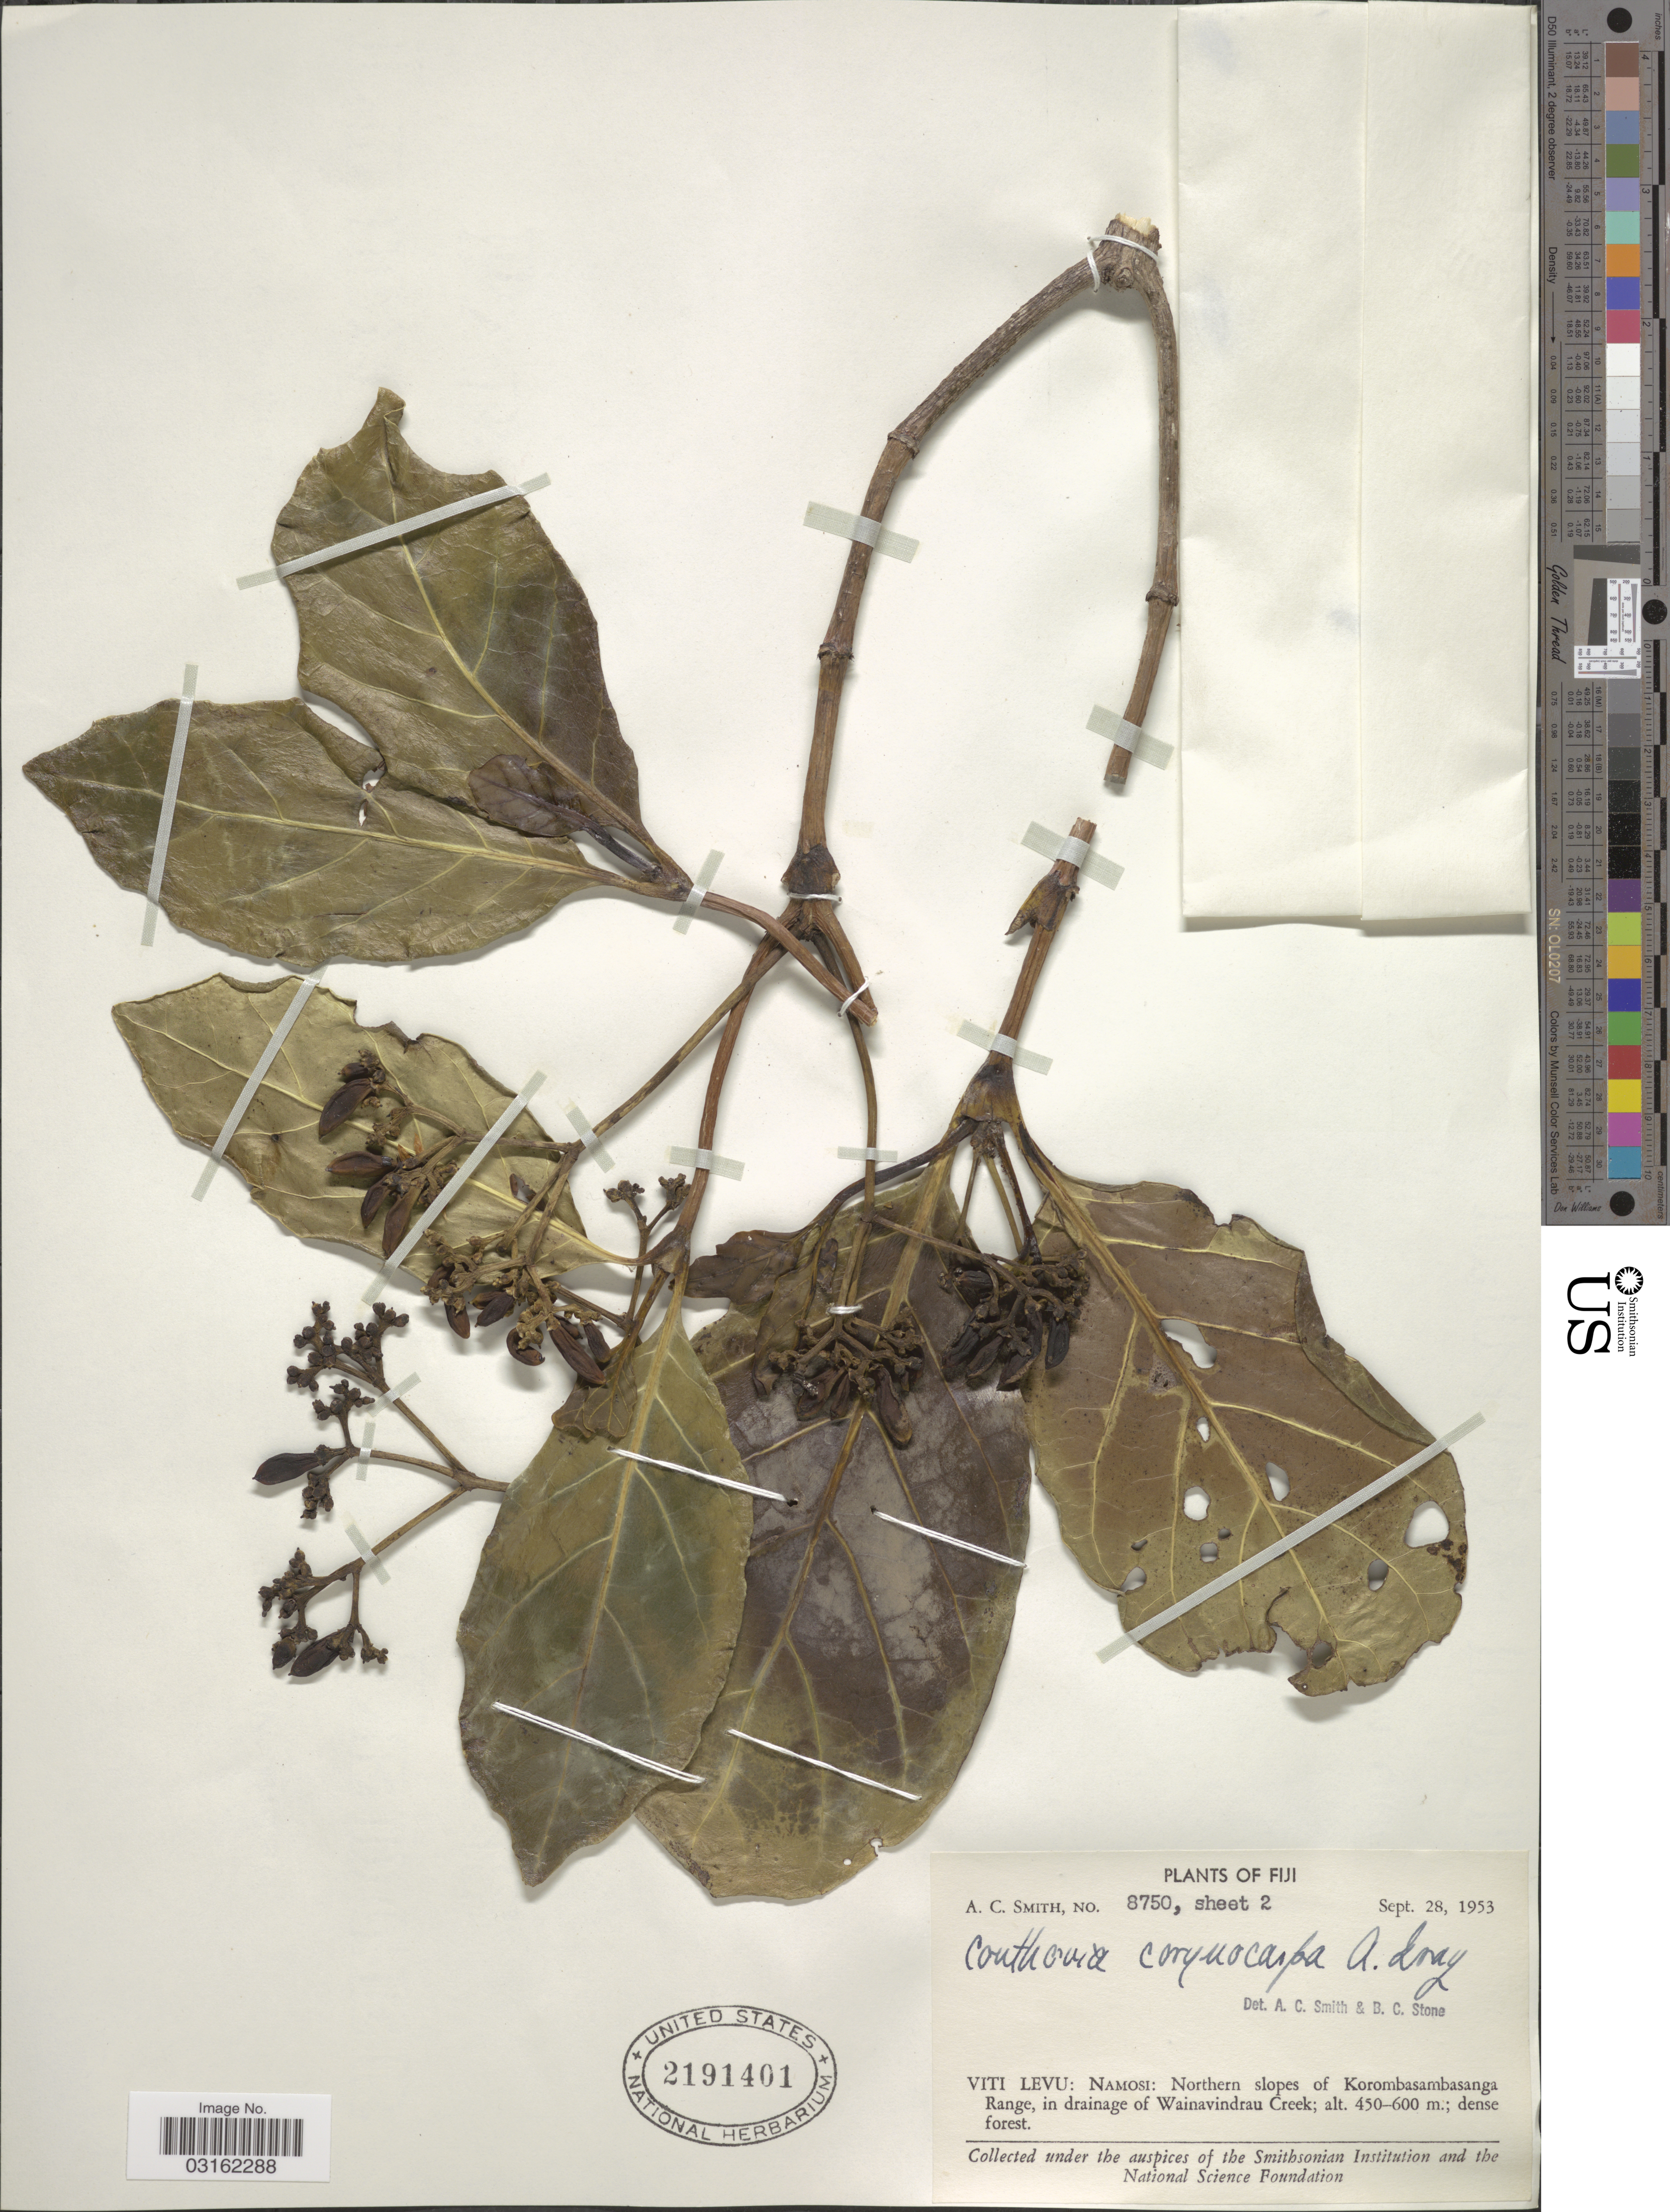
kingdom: Plantae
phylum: Tracheophyta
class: Magnoliopsida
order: Gentianales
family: Loganiaceae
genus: Neuburgia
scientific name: Neuburgia corynocarpa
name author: (A. Gray) Leenh.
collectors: A. C. Smith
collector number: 8750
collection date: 1953-09-28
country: Fiji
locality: Viti Levu: Namosi: Northern slopes of Korombasambasanga Range, in drainage of Wainavindrau Creek.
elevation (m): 450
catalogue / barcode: US 2191401